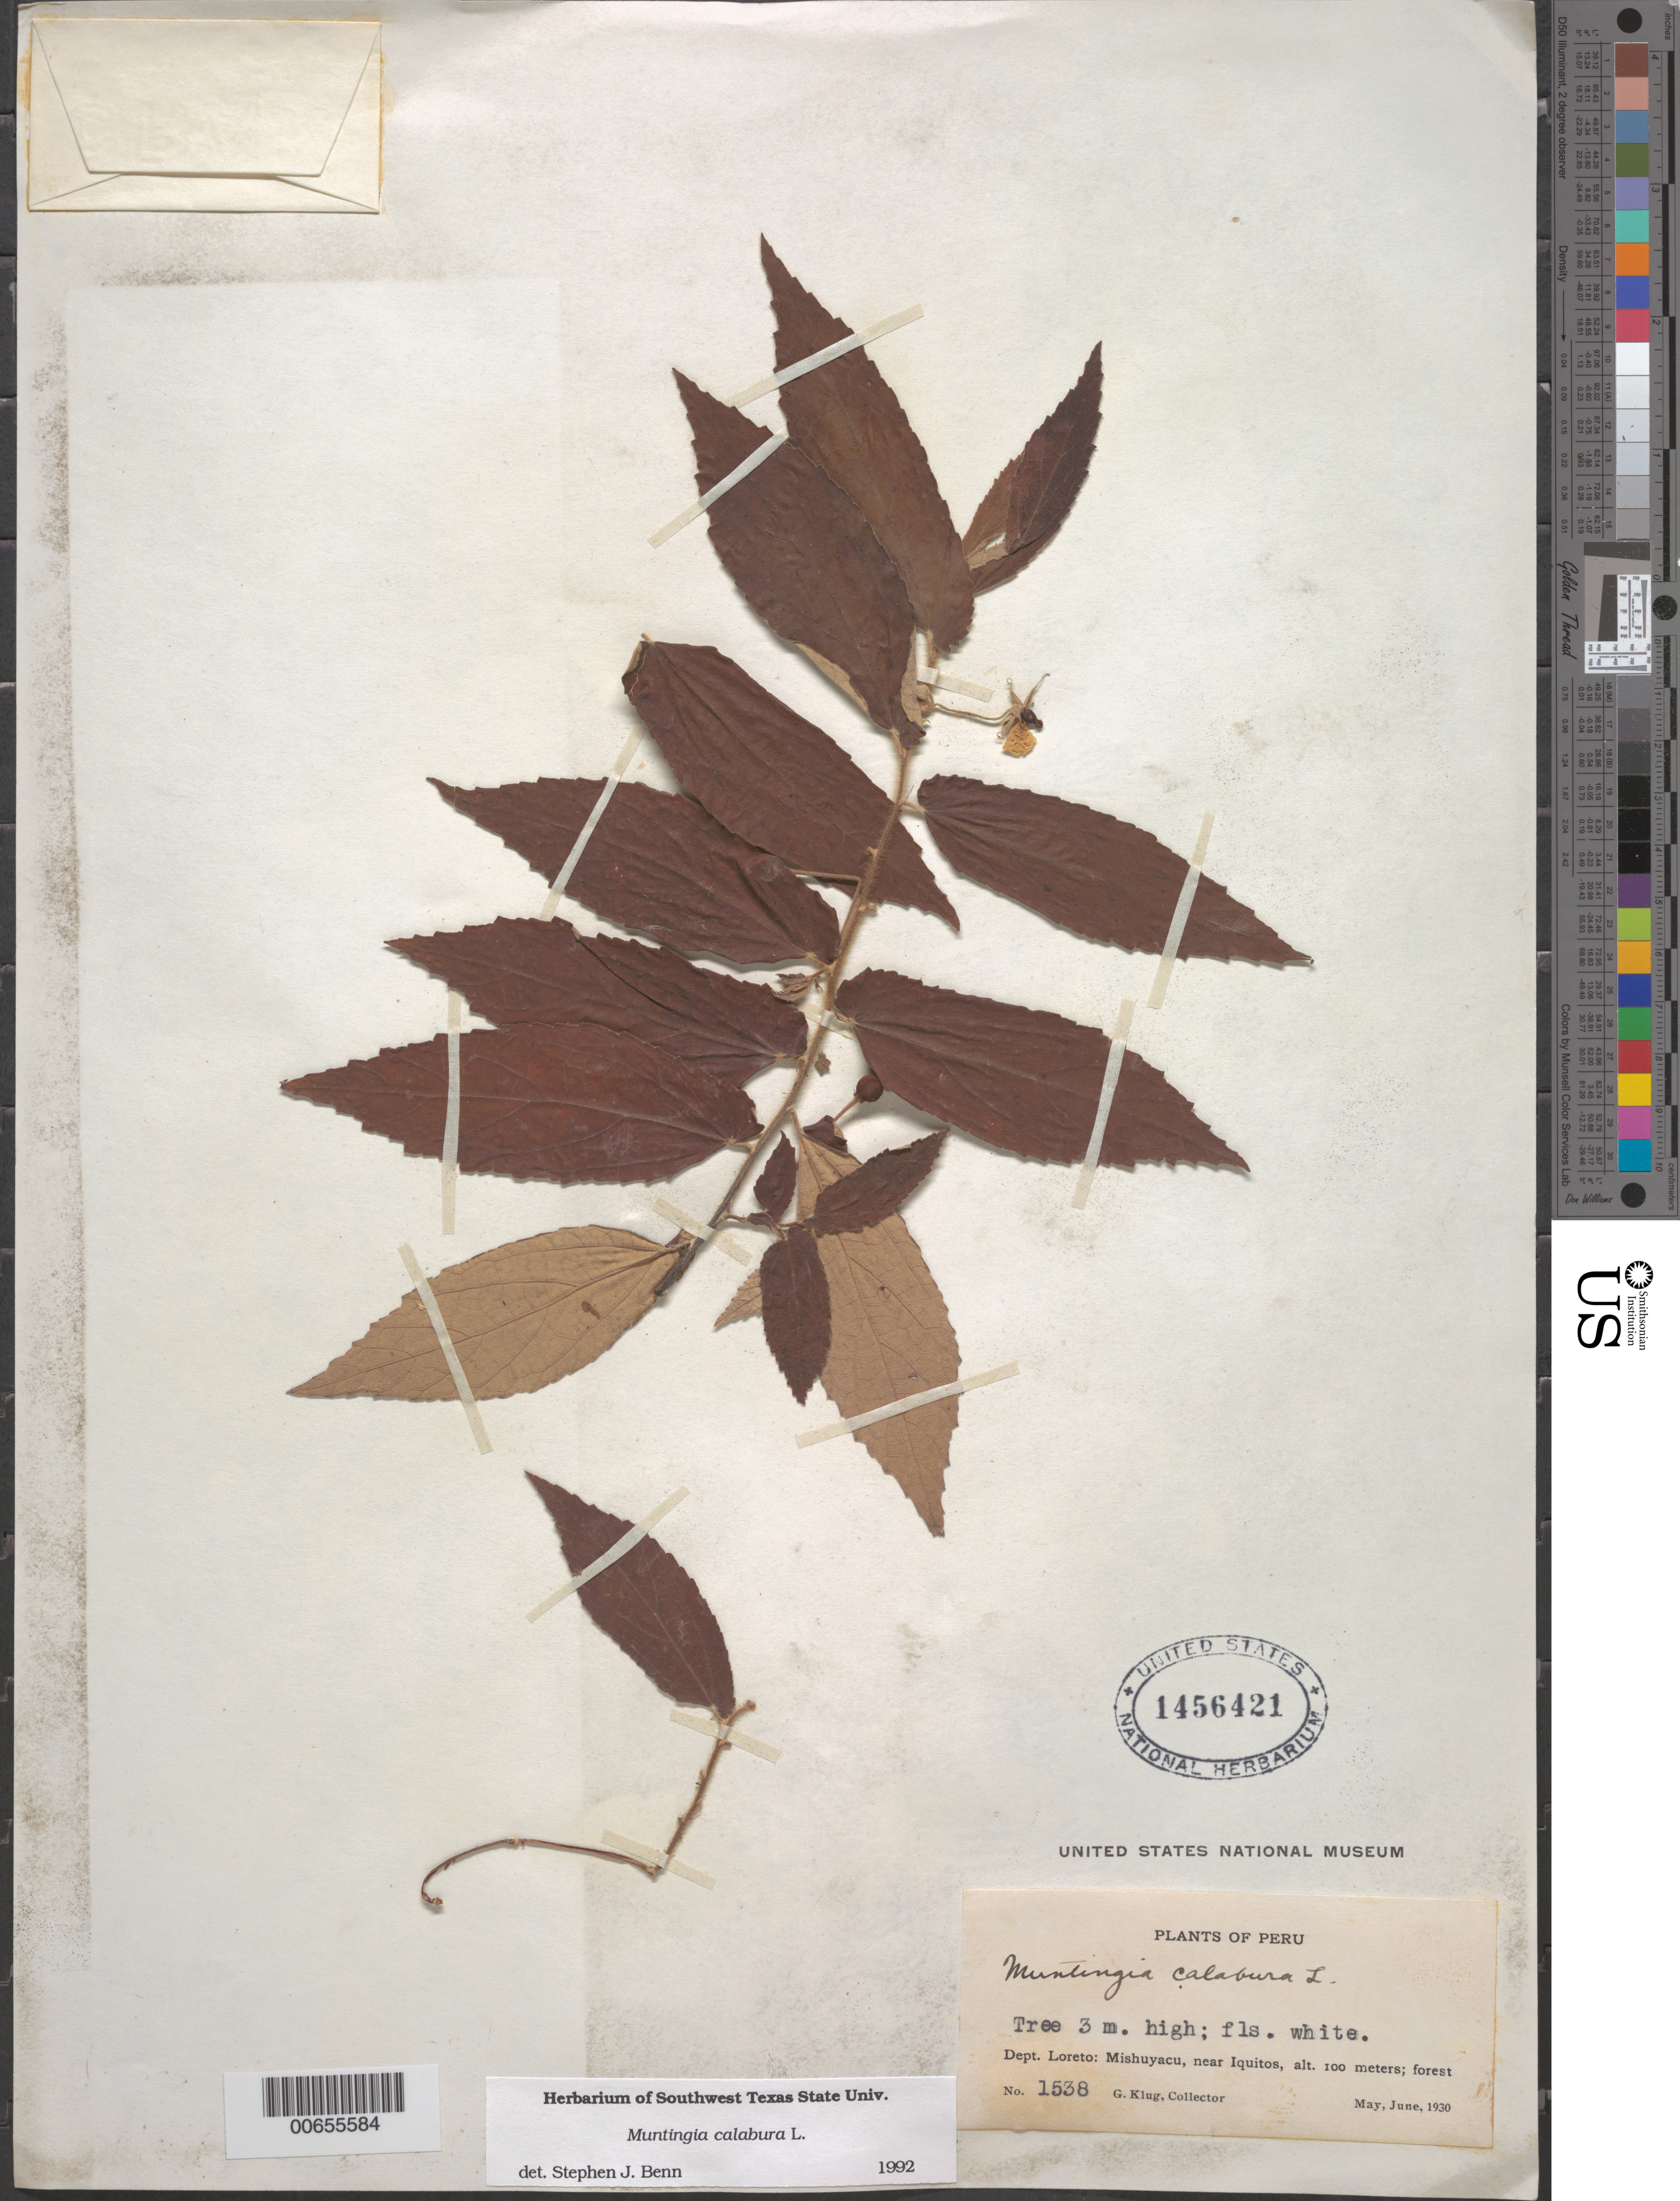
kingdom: Plantae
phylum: Tracheophyta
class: Magnoliopsida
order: Malvales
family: Muntingiaceae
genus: Muntingia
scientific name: Muntingia calabura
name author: L.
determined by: Benn, S. J.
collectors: G. Klug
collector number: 1538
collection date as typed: May 1930 to -- Jun 1930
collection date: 1930-05/1930-06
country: Peru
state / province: Loreto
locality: Mishuyacu, near Iquitos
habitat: Forest.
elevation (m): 100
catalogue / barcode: US 1456421